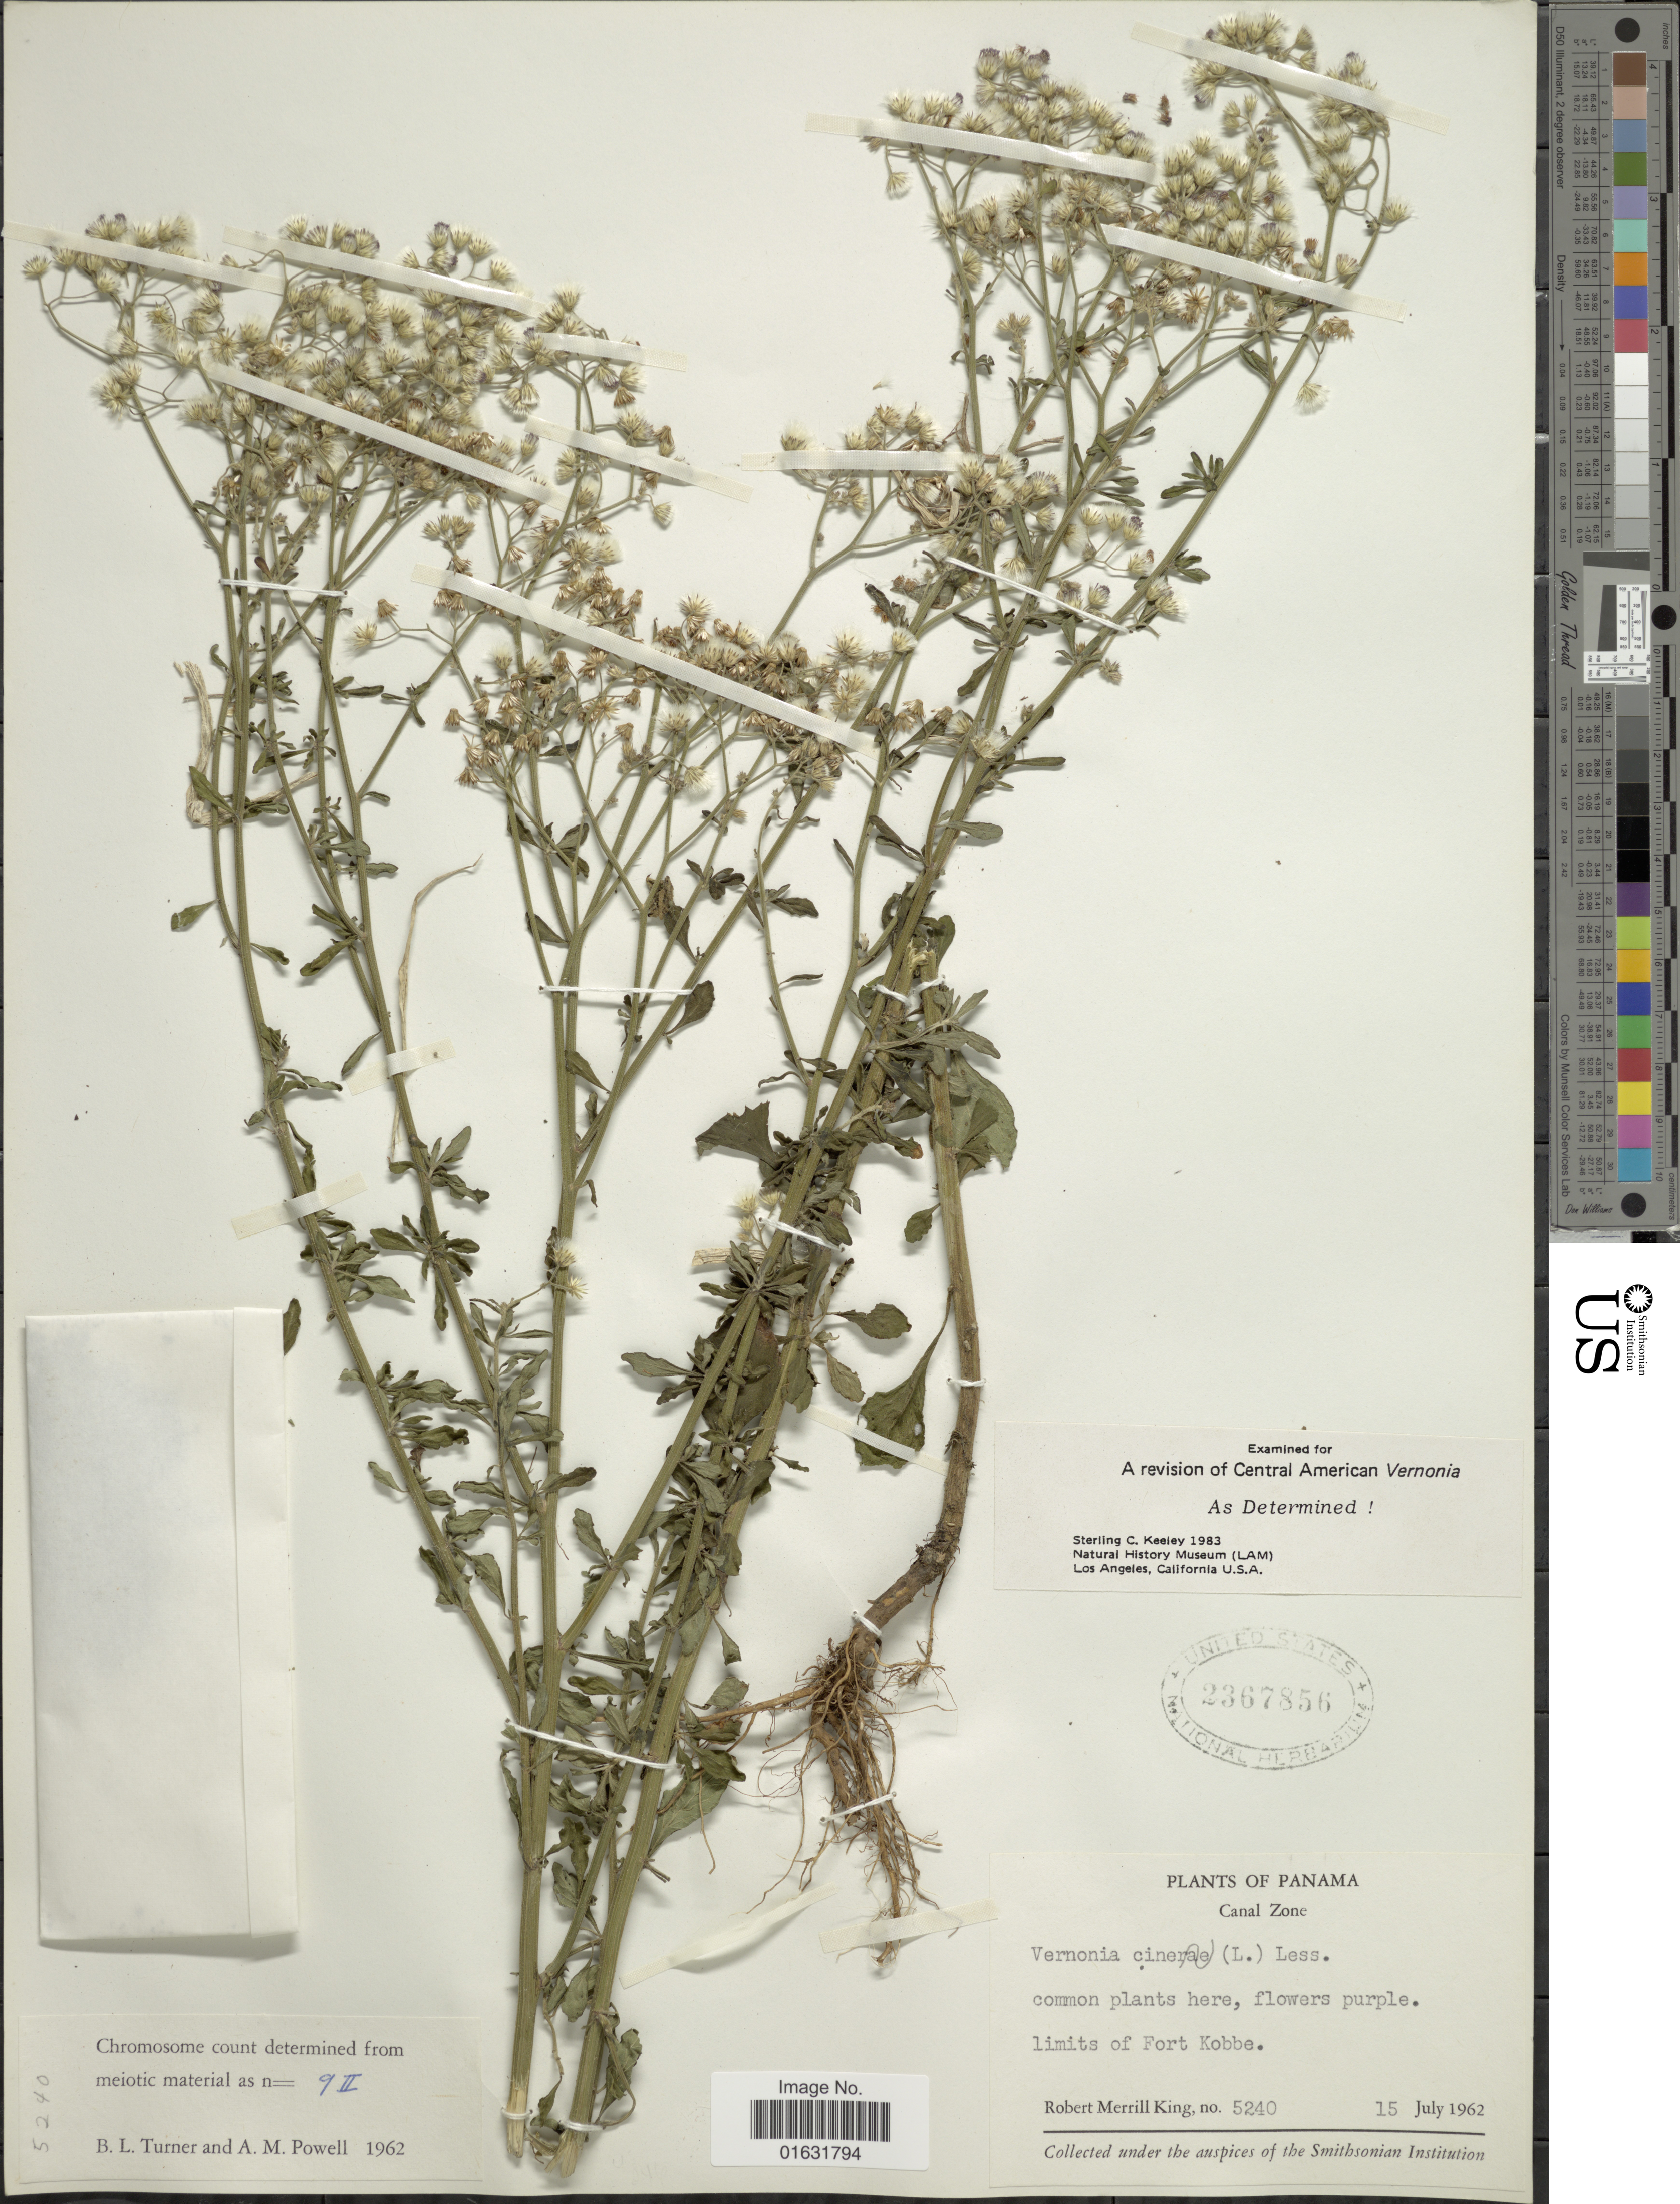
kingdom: Plantae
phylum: Tracheophyta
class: Magnoliopsida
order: Asterales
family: Asteraceae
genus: Cyanthillium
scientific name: Cyanthillium cinereum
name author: (L.) H. Rob.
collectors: R. M. King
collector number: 5240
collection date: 1962-07-15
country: Panama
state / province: Colón / Panamá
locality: Canal Zone, limits of Fort Kobbe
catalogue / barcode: US 2367856